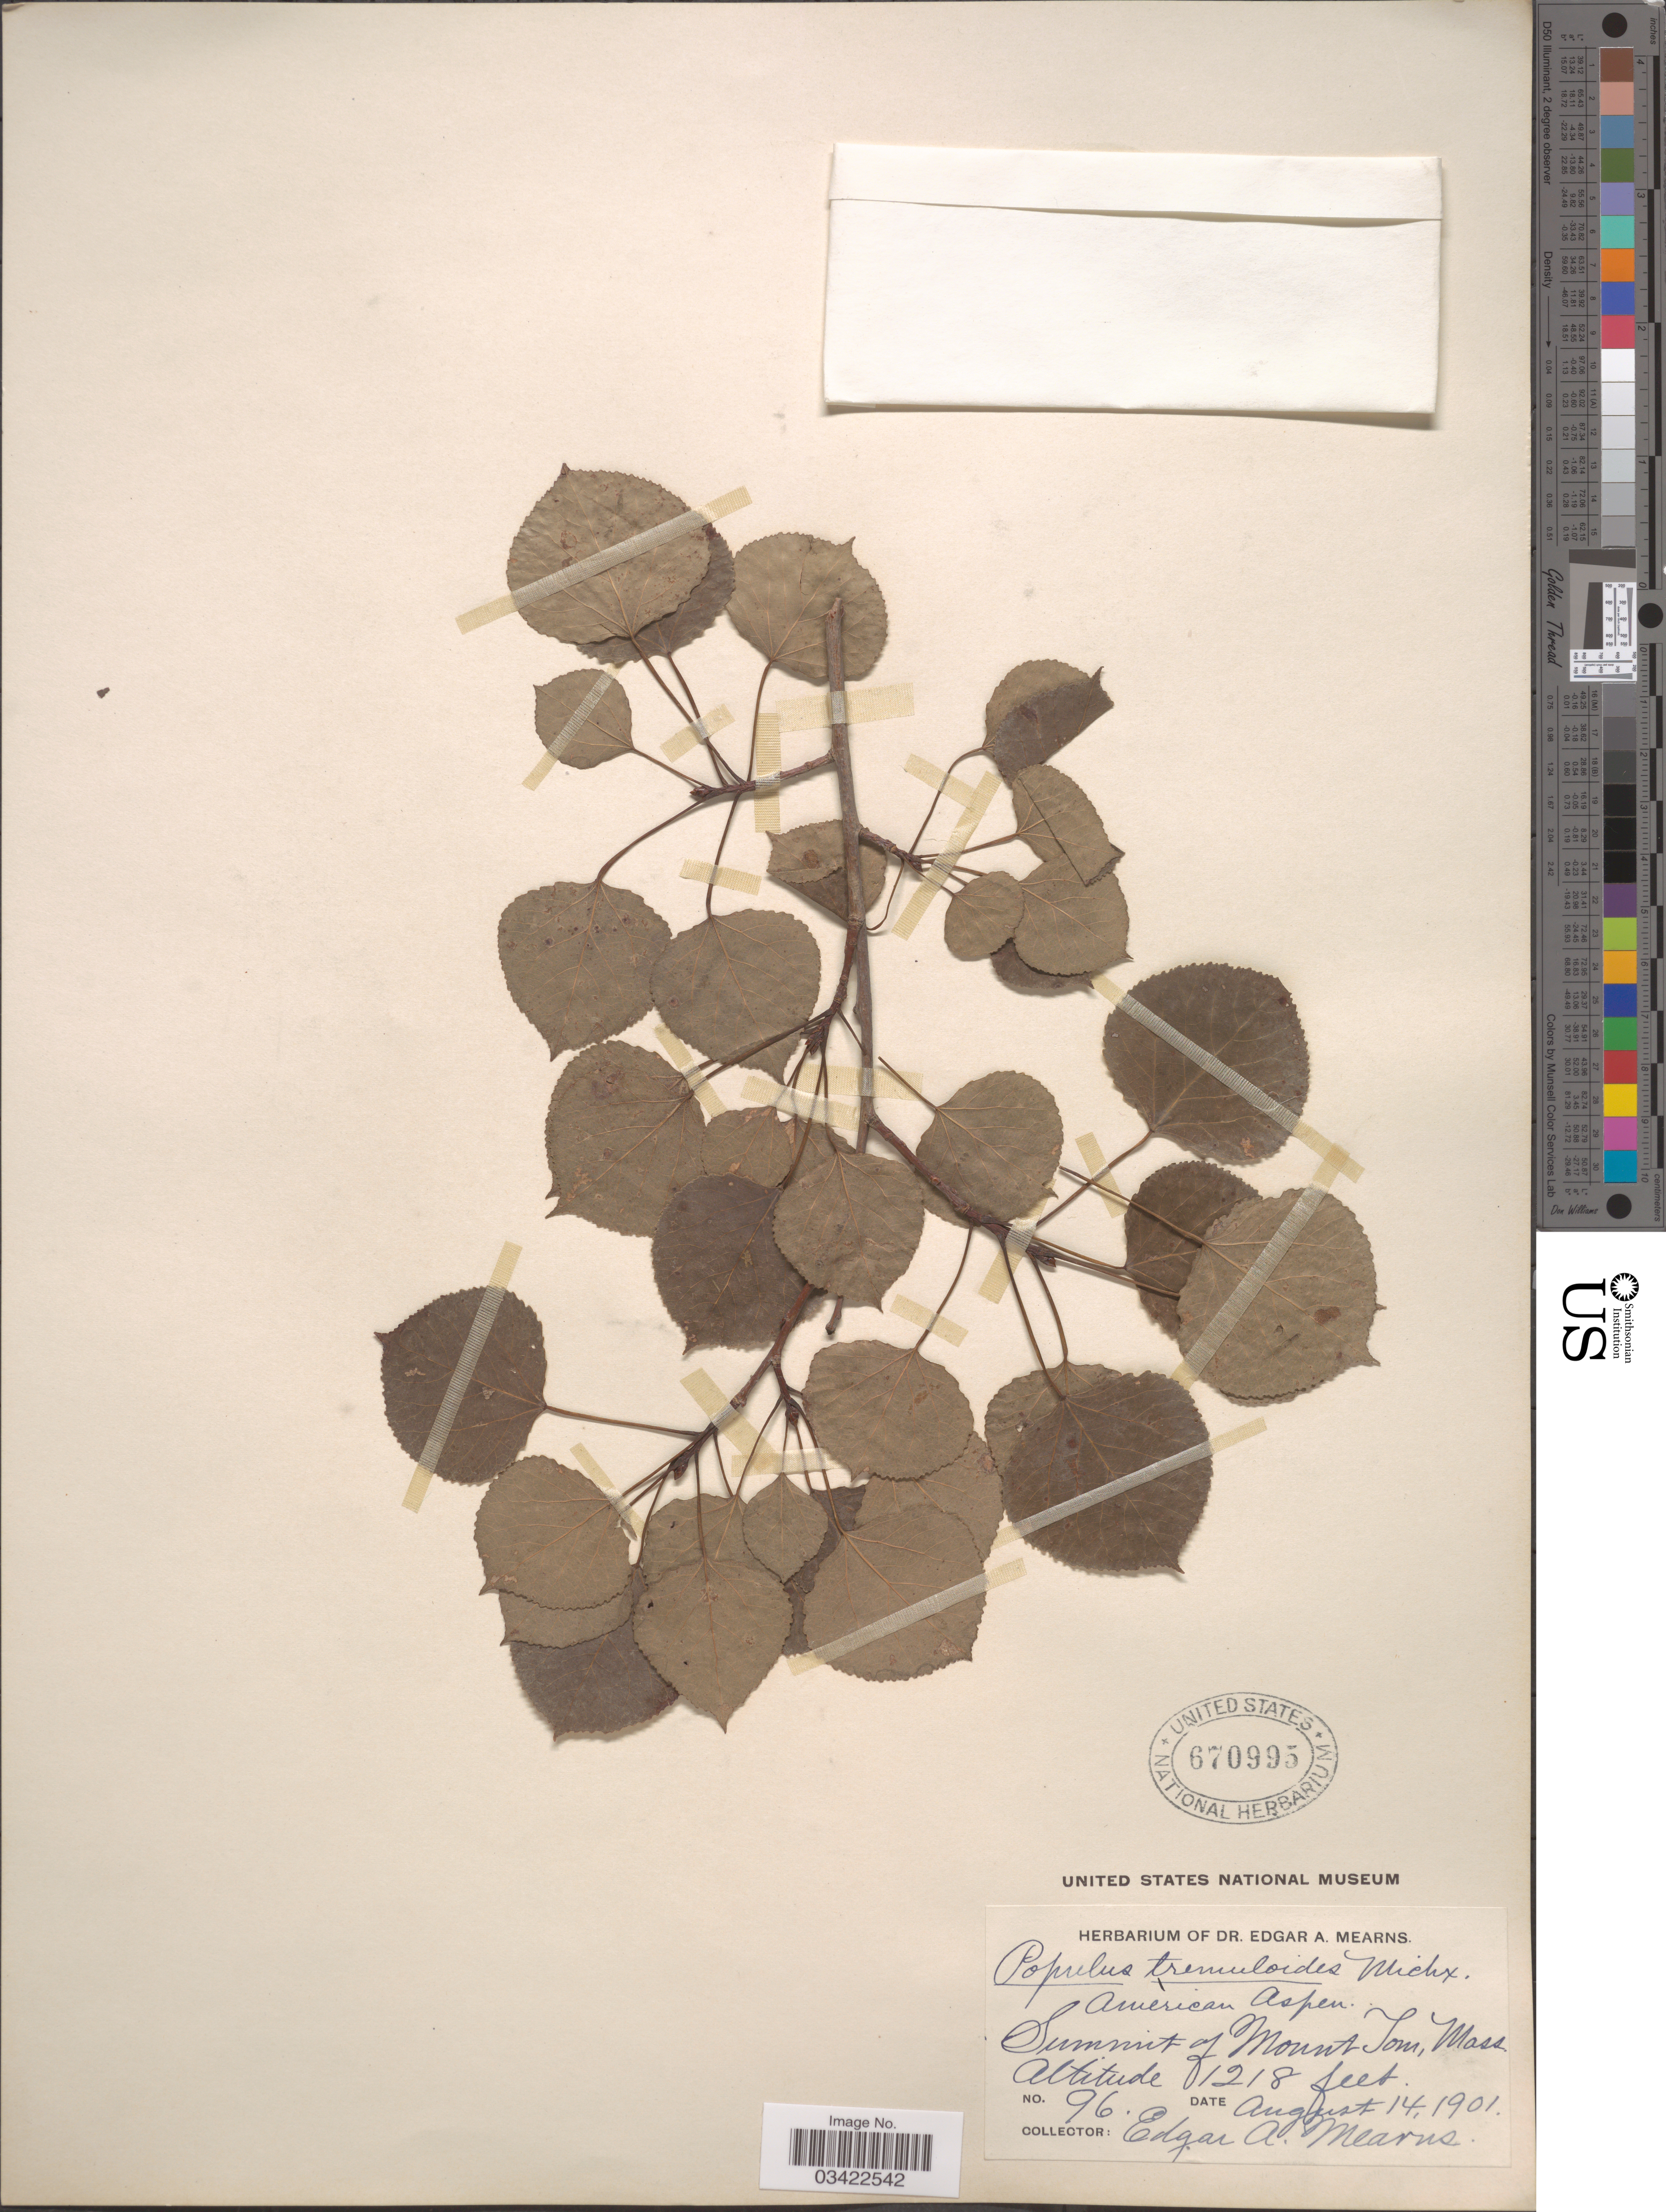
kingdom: Plantae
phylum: Tracheophyta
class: Magnoliopsida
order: Malpighiales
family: Salicaceae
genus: Populus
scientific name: Populus tremuloides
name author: Michx.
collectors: E. A. Mearns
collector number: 96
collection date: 1901-08-14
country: United States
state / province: Massachusetts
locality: Summit of Mount Tom.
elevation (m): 371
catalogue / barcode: US 670995